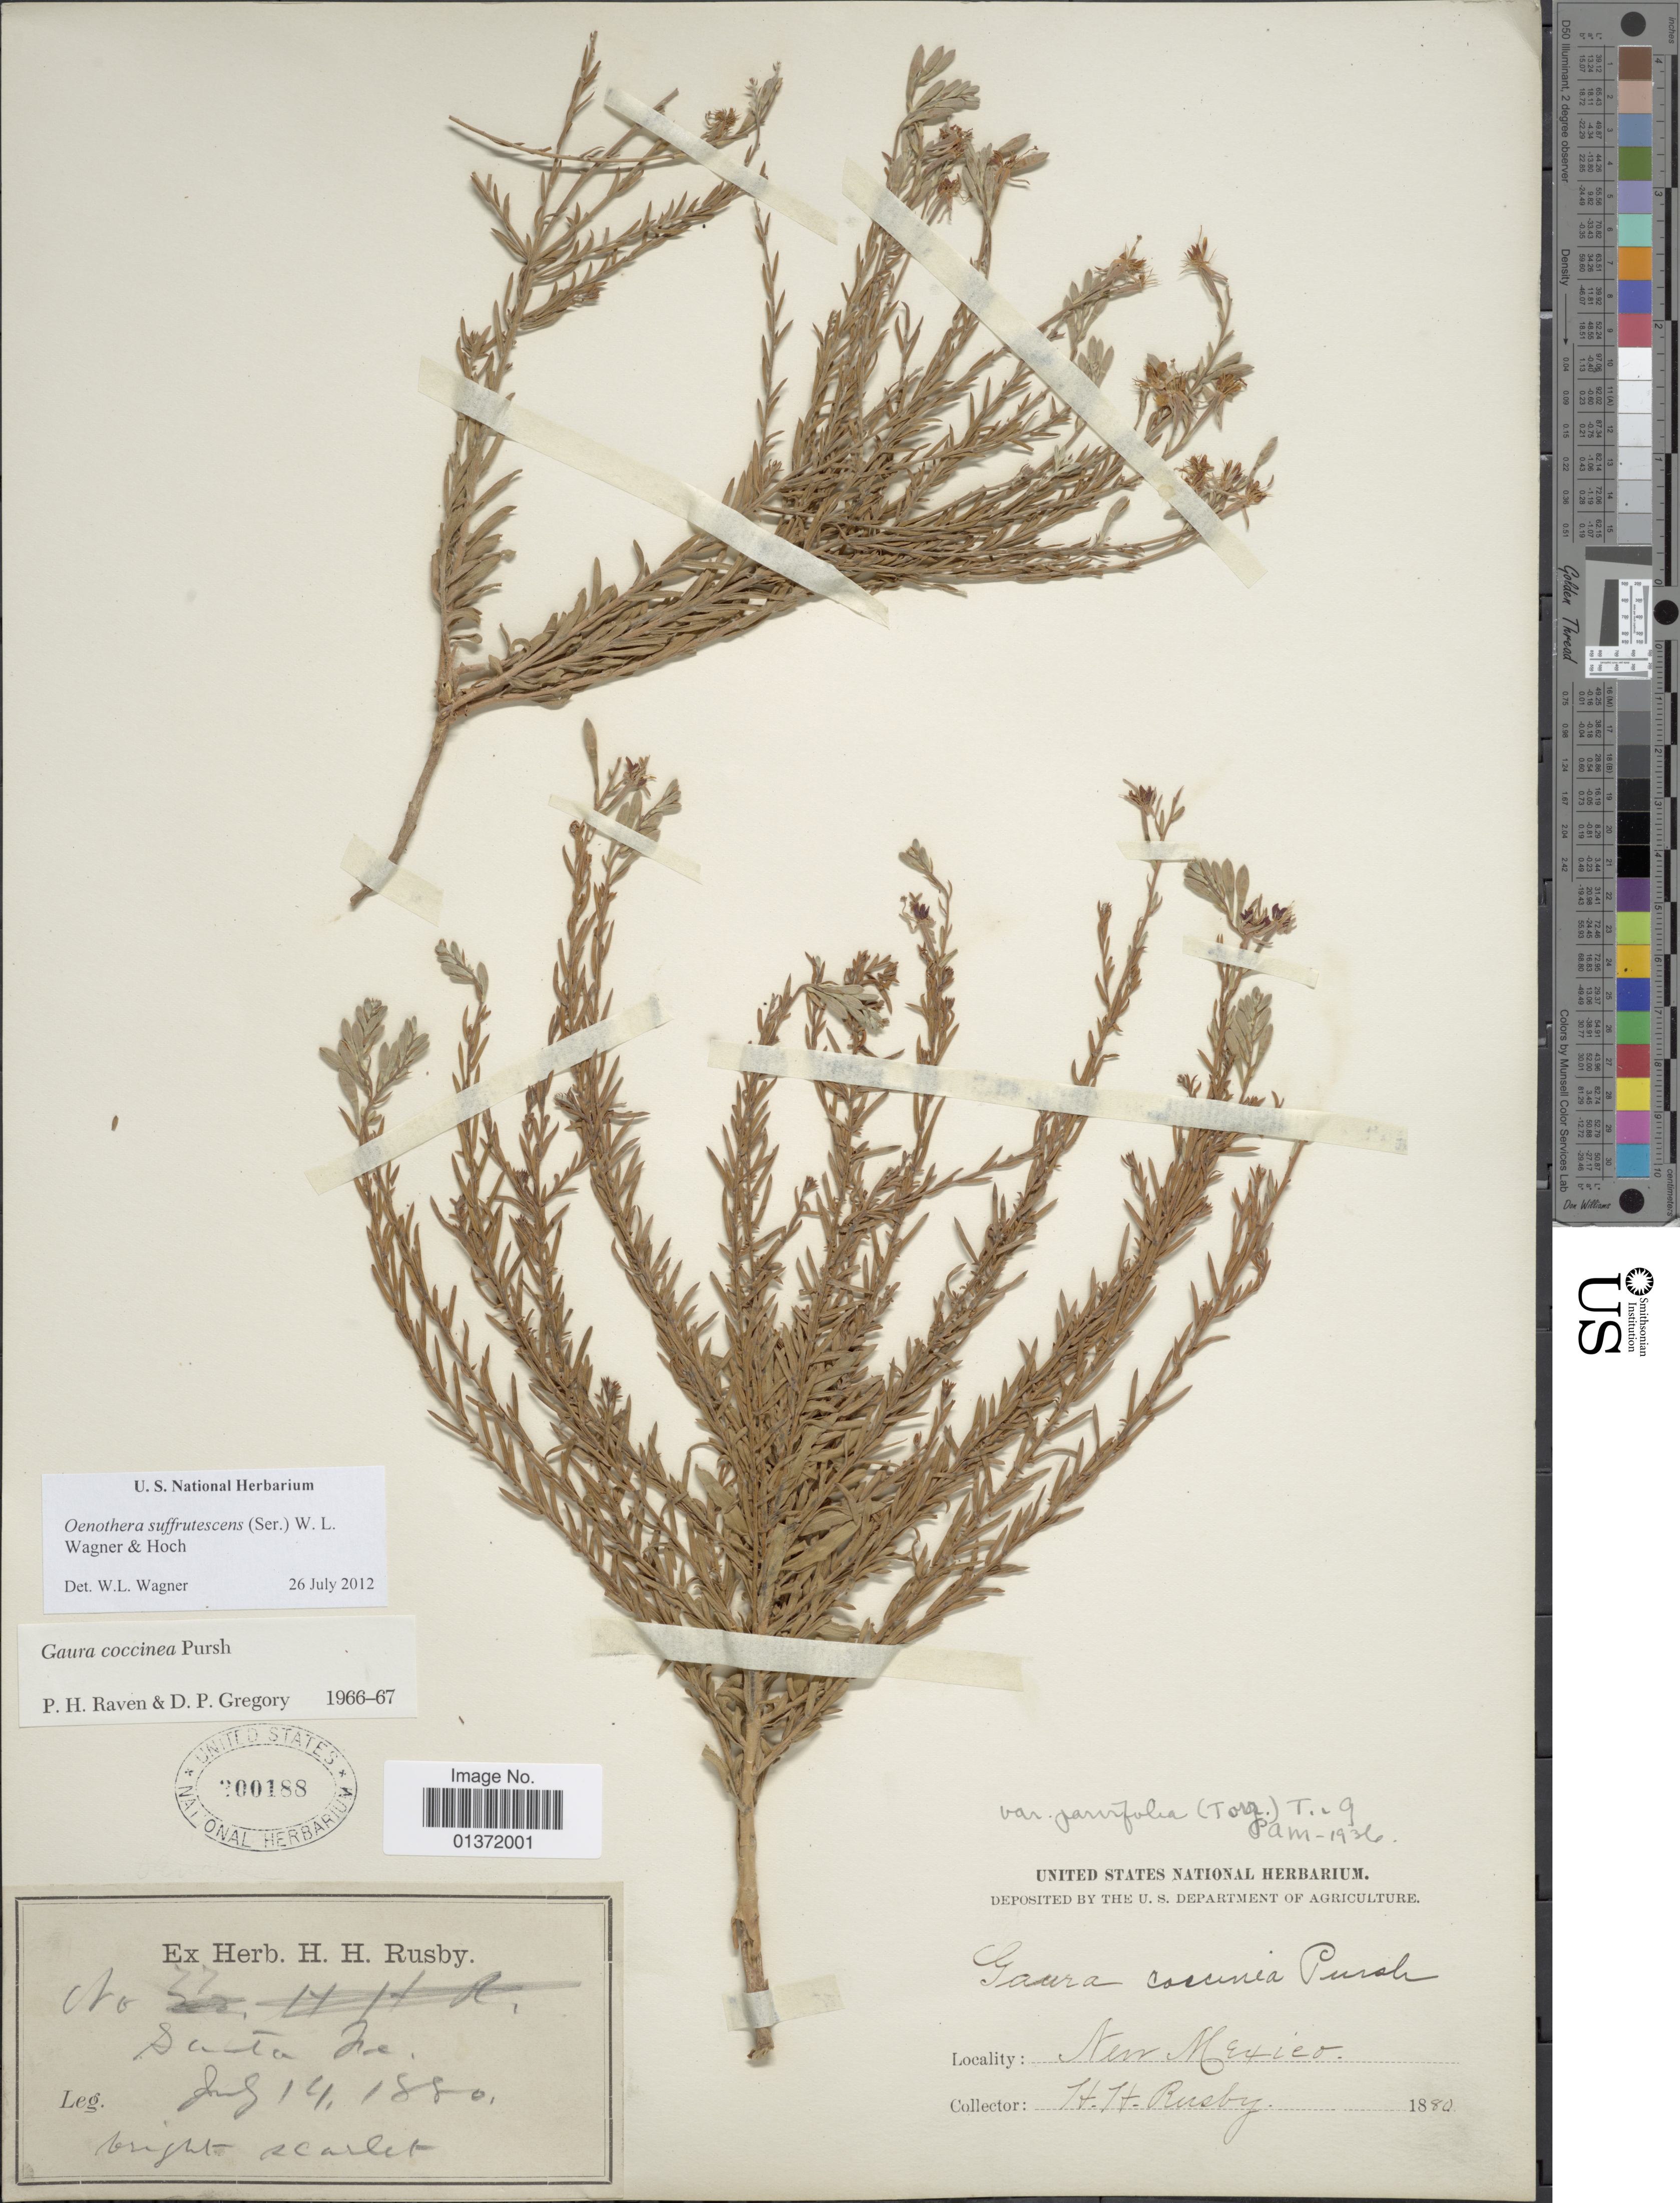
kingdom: Plantae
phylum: Tracheophyta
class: Magnoliopsida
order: Myrtales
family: Onagraceae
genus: Oenothera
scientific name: Oenothera suffrutescens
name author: (Ser.) W.L. Wagner & Hoch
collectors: H. H. Rusby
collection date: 1880-07-14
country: United States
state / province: New Mexico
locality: Santa Fe.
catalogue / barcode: US 200188